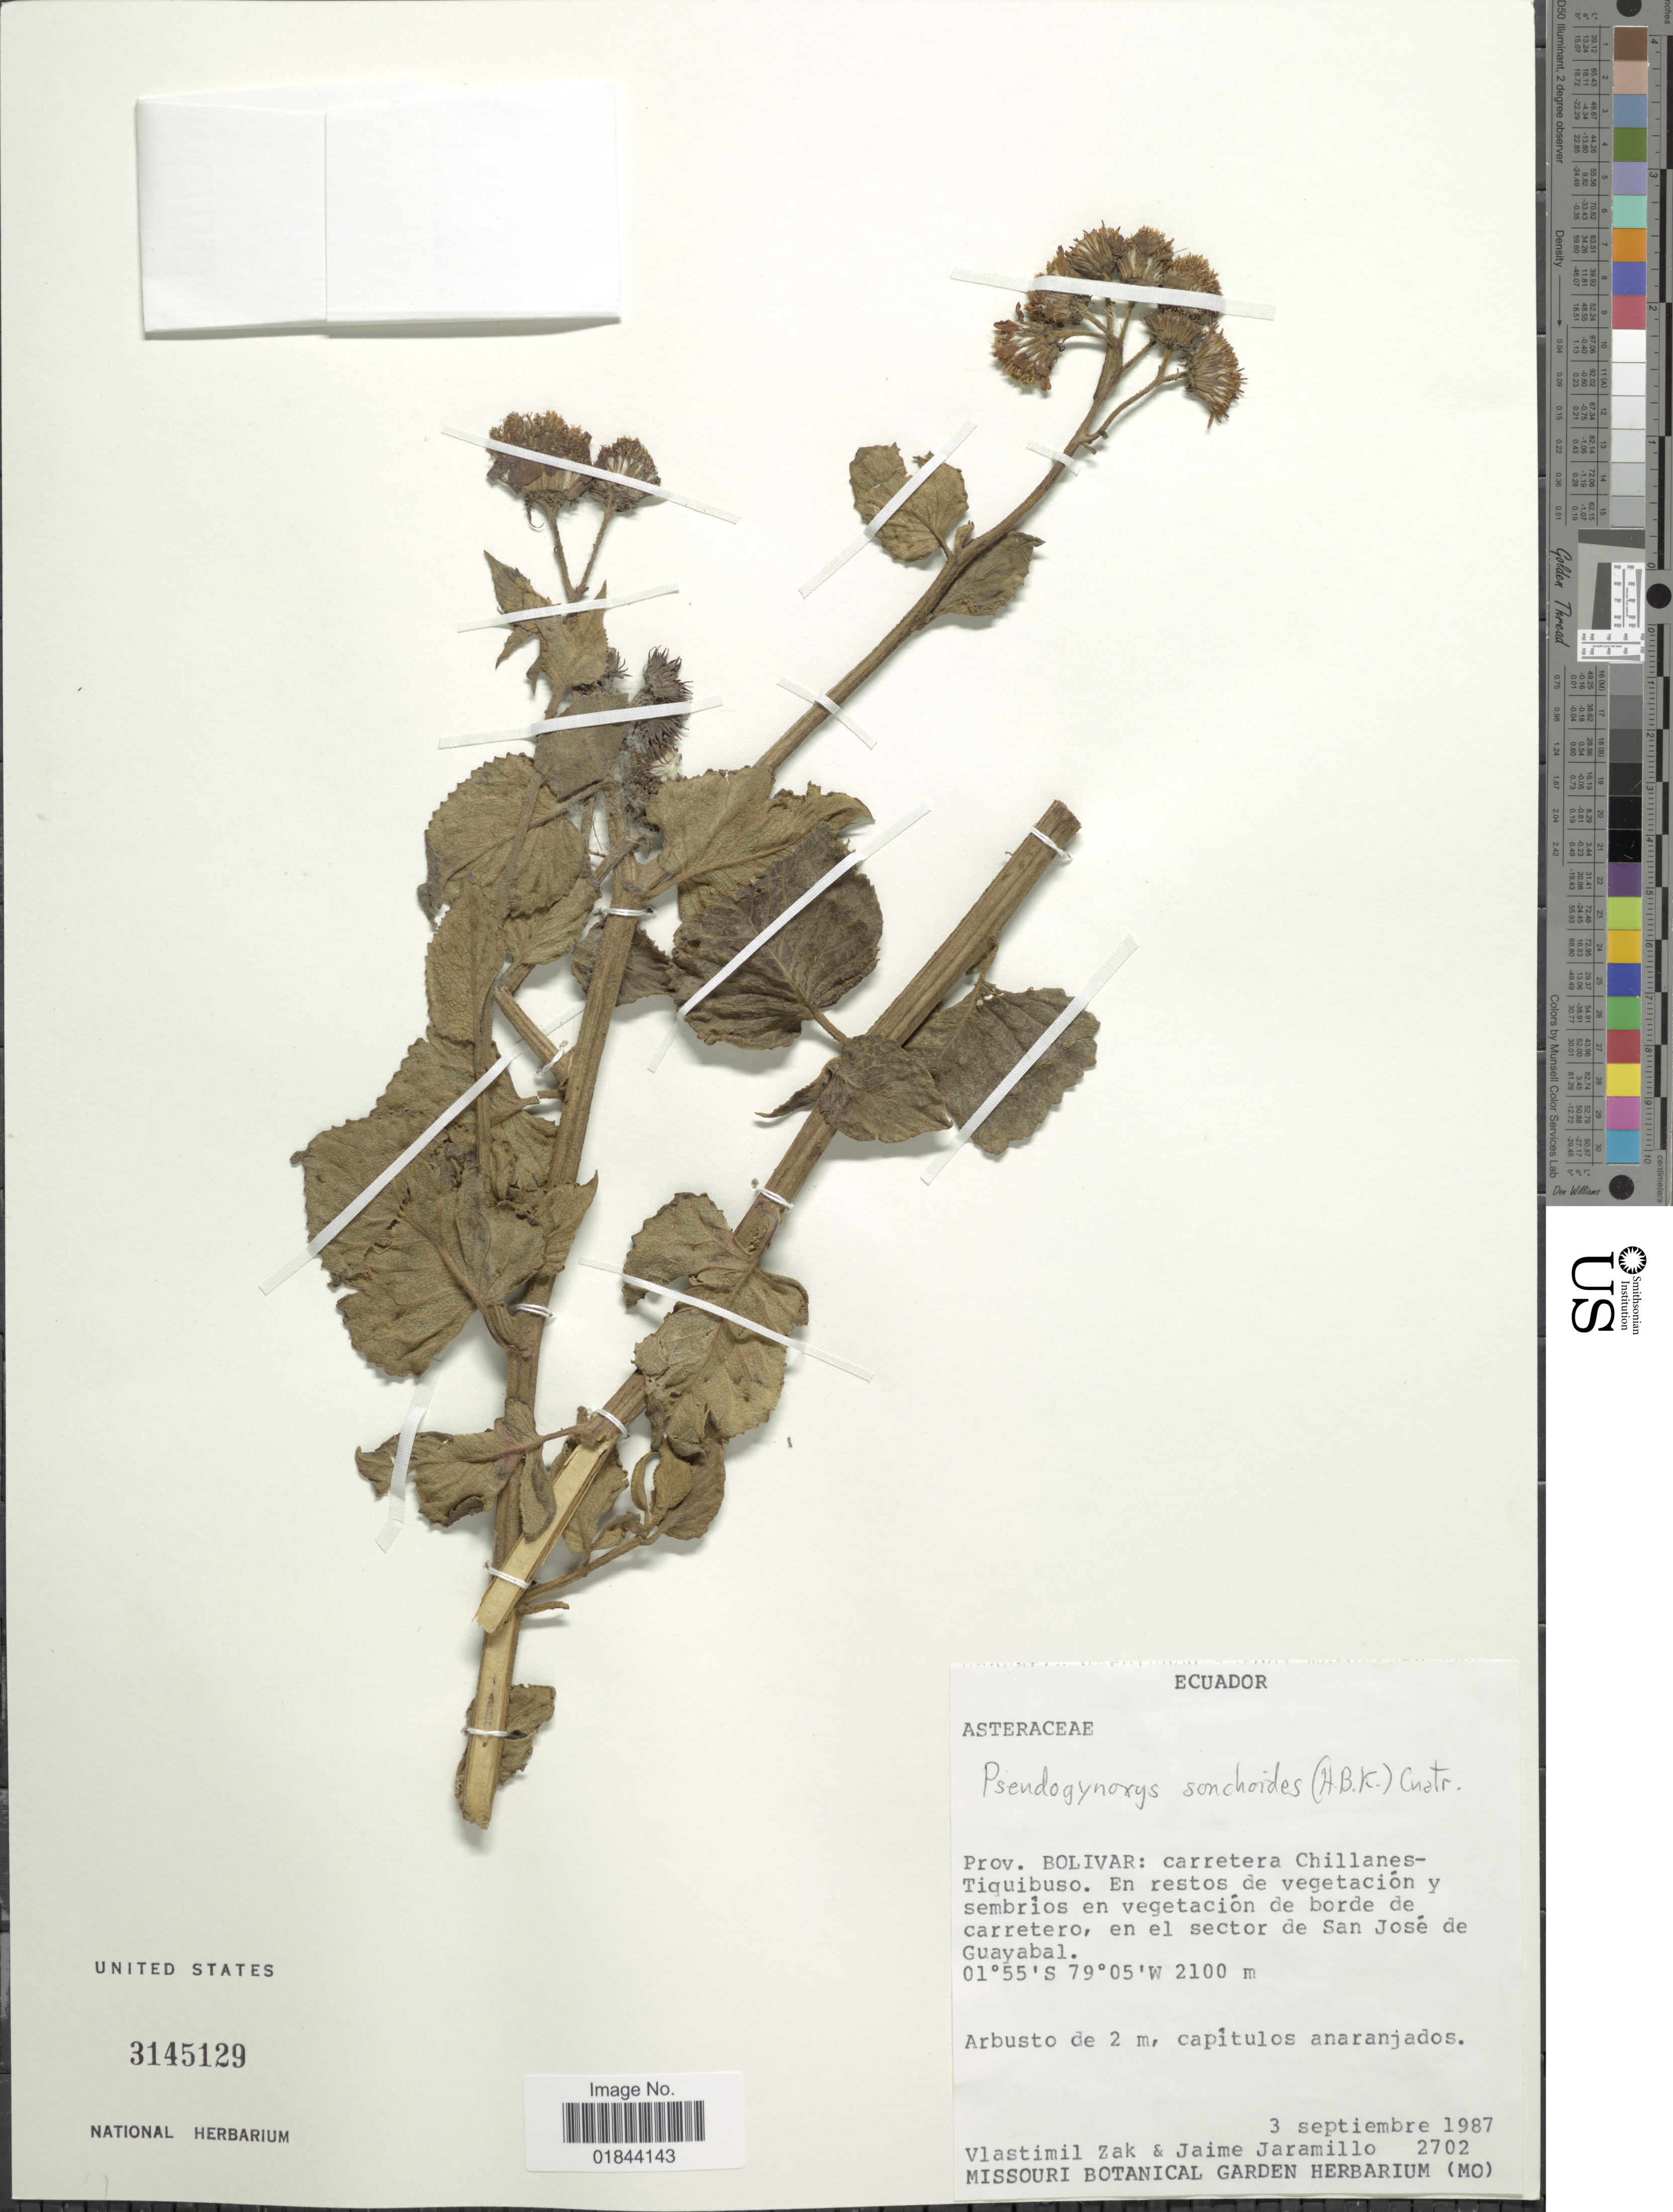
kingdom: Plantae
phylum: Tracheophyta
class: Magnoliopsida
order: Asterales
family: Asteraceae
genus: Pseudogynoxys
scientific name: Pseudogynoxys sonchoides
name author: (Kunth) Cuatrec.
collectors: V. Zak & J. Jaramillo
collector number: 2702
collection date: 1987-09-03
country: Ecuador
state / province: Bolívar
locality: Carretera Chillanes-Tiquibuso. En restos de vegetacion y sembrios en vegetacion de borde de carretero, en el sector de San Jose de Guayabal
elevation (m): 2100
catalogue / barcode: US 3145129